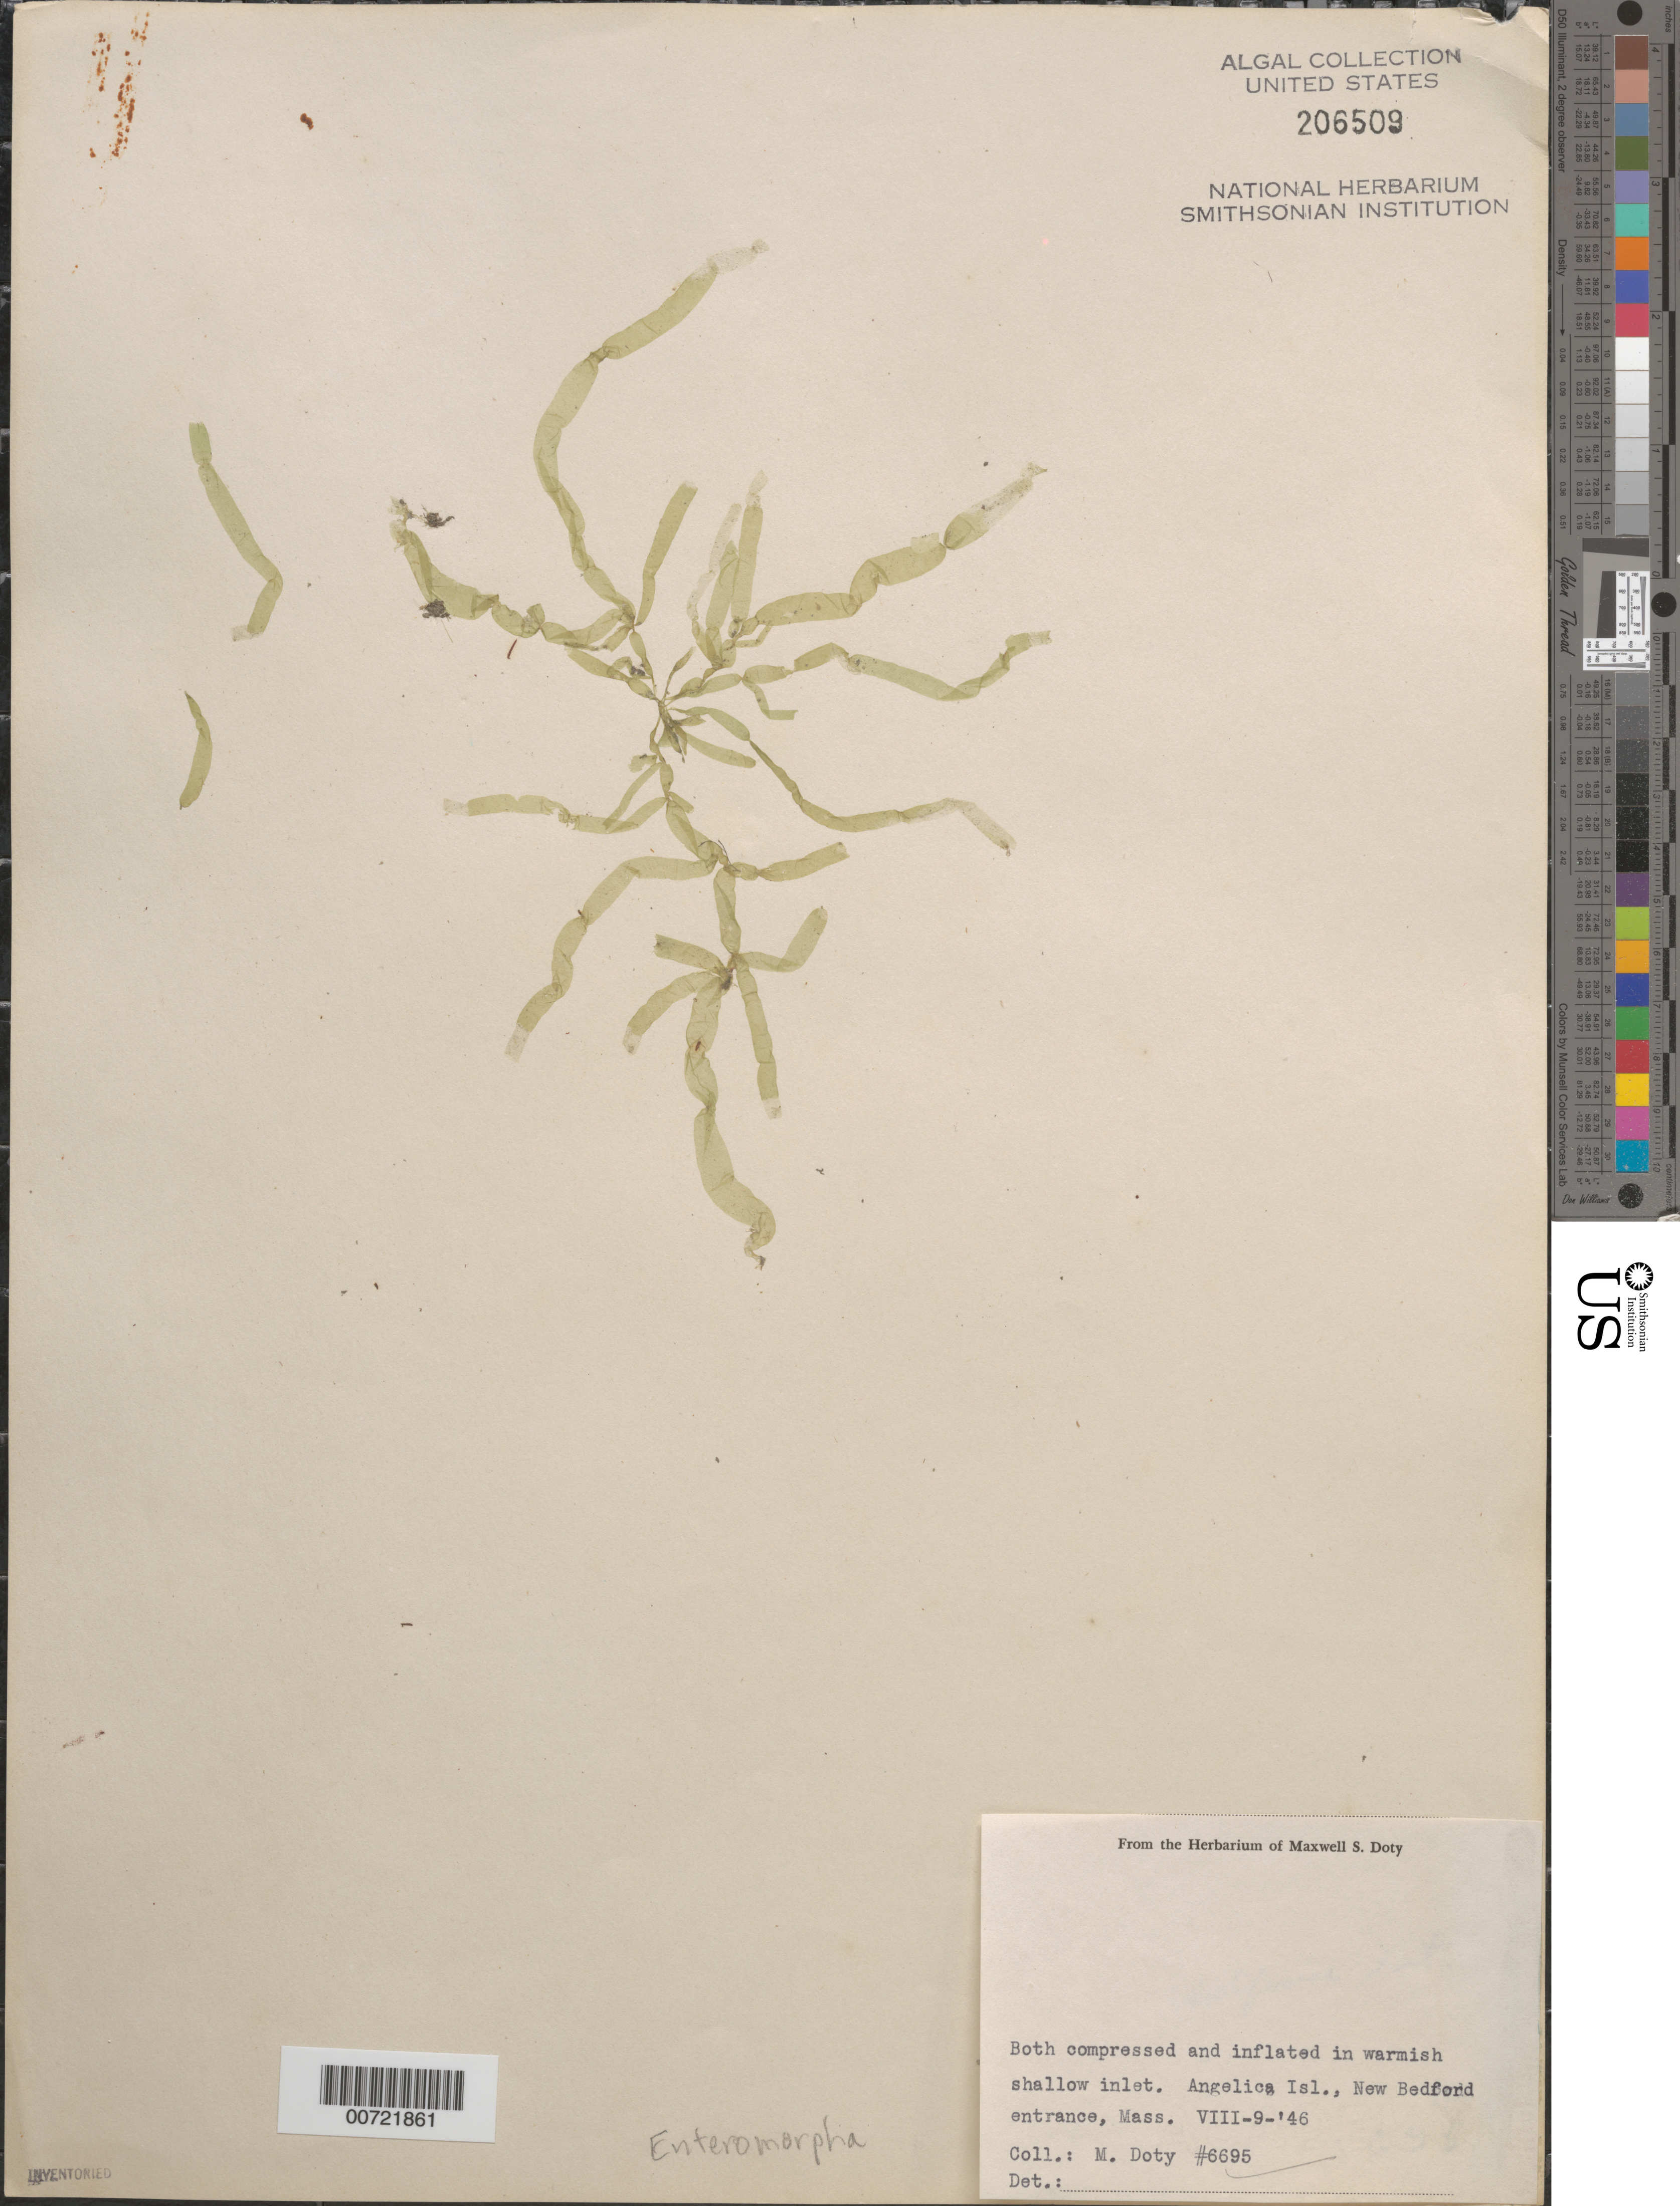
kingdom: Plantae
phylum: Chlorophyta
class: Ulvophyceae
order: Ulvales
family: Ulvaceae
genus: Ulva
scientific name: Ulva sp.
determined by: Algae name updating Project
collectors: M. S. Doty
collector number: MSD 6695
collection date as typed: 09 Aug 1946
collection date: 1946-08-09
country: United States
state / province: Massachusetts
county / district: Bristol County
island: Angelica Island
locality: New Bedford entrance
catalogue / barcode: US 206509